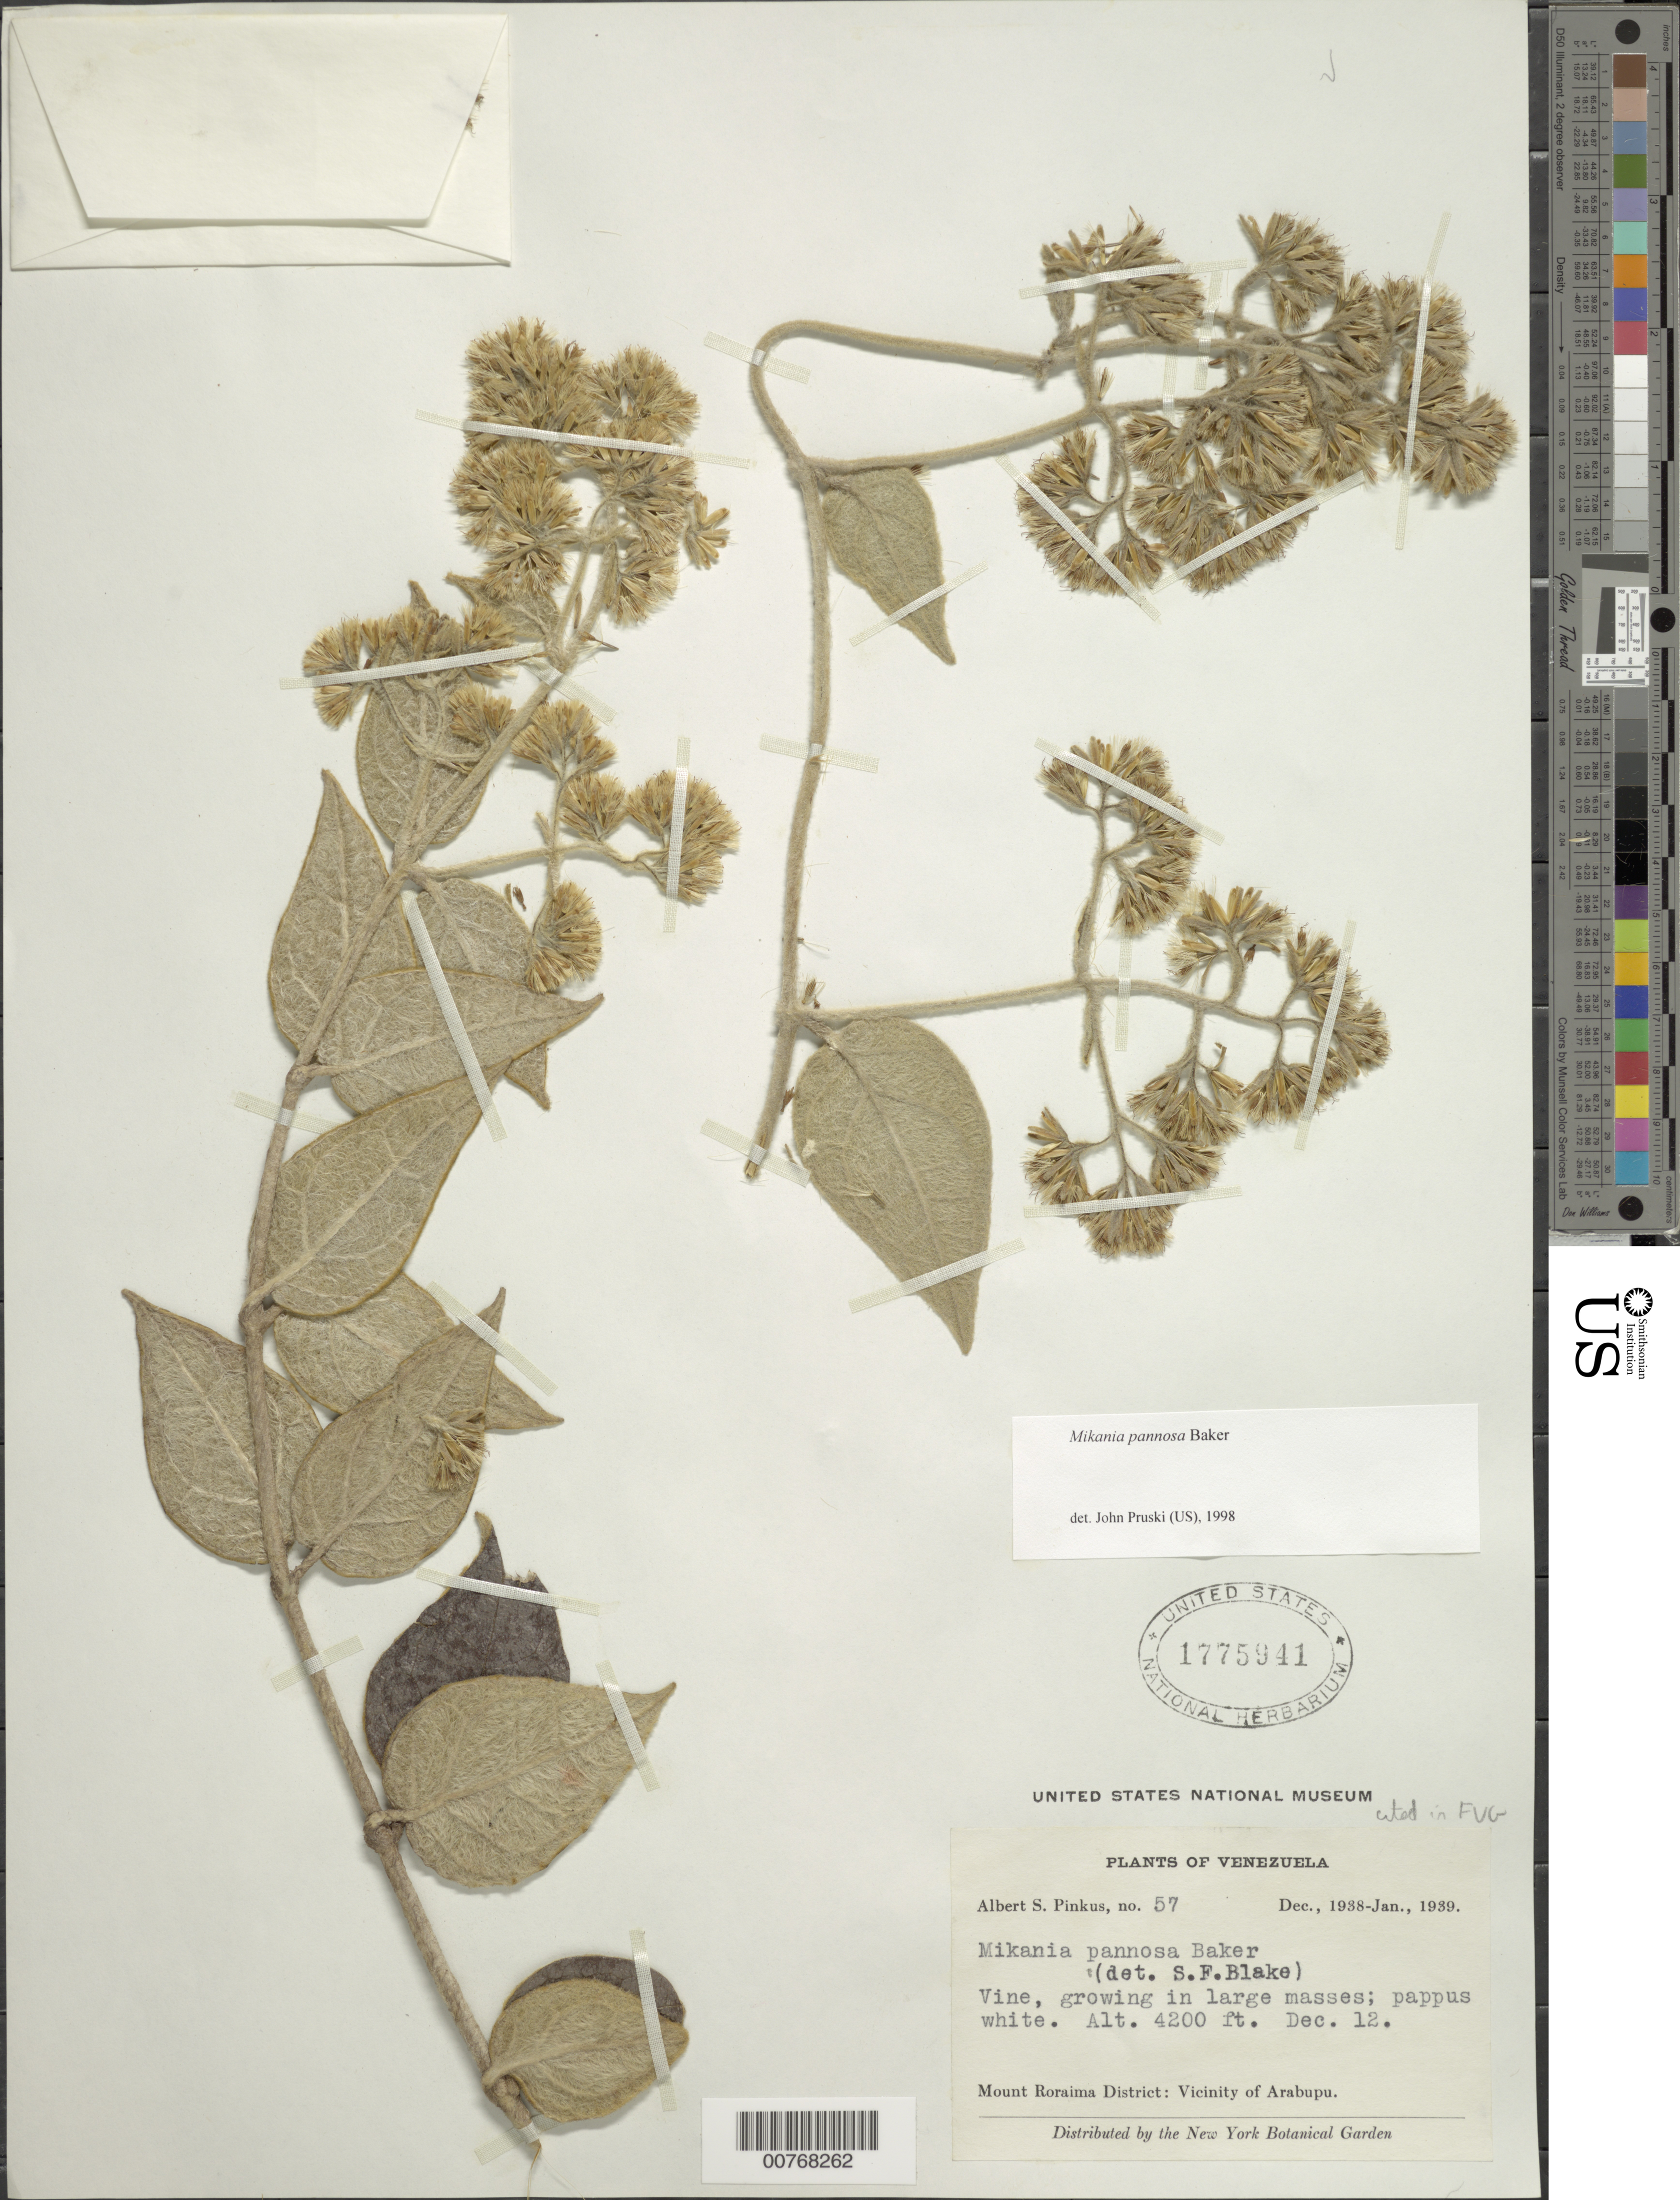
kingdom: Plantae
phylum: Tracheophyta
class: Magnoliopsida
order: Asterales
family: Asteraceae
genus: Mikania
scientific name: Mikania pannosa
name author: Baker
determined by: Blake, Sydney F.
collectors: A. Pinkus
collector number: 57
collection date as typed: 12-Dec-38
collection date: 1938-12-12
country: Venezuela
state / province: Bolívar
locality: Mt. Roraima District; vic of Arabupu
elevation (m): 1280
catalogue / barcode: US 1775941